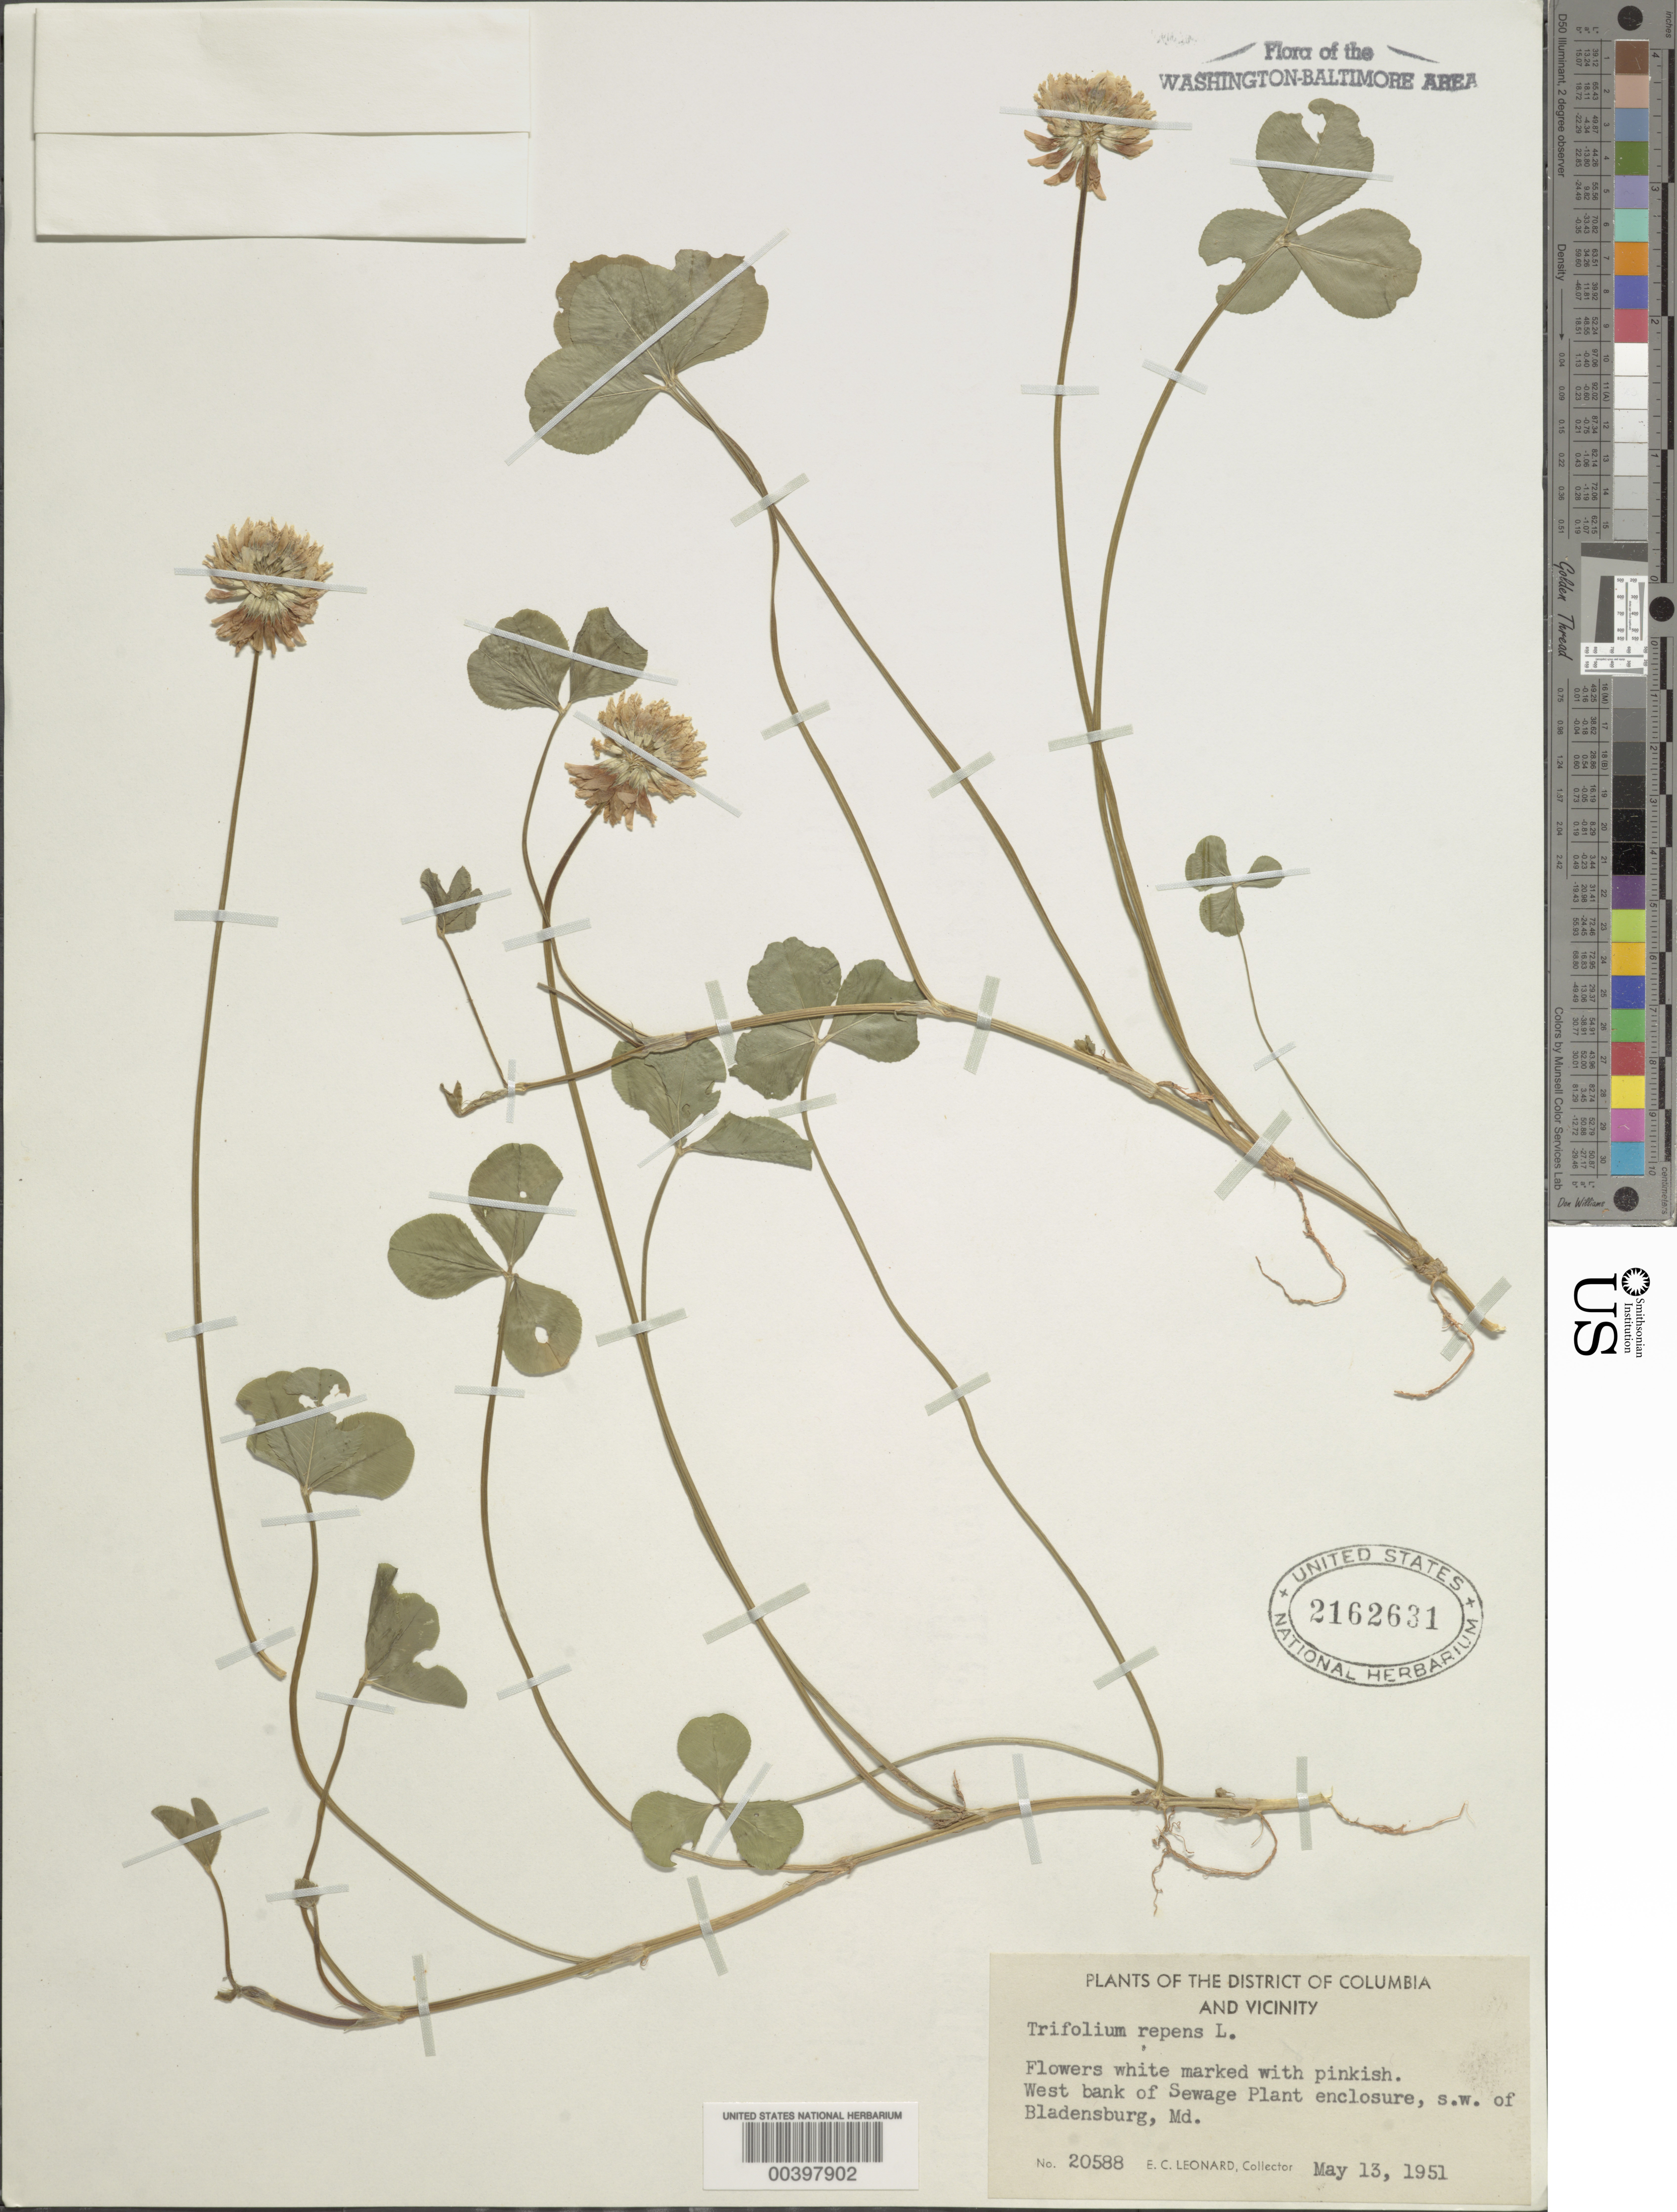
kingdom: Plantae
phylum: Tracheophyta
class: Magnoliopsida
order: Fabales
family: Fabaceae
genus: Trifolium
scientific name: Trifolium repens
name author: L.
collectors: E. C. Leonard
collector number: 20588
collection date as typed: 13 May 1951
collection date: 1951-05-13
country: United States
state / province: Maryland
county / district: Prince George's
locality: Southwest of Bladensburg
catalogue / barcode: US 2162631